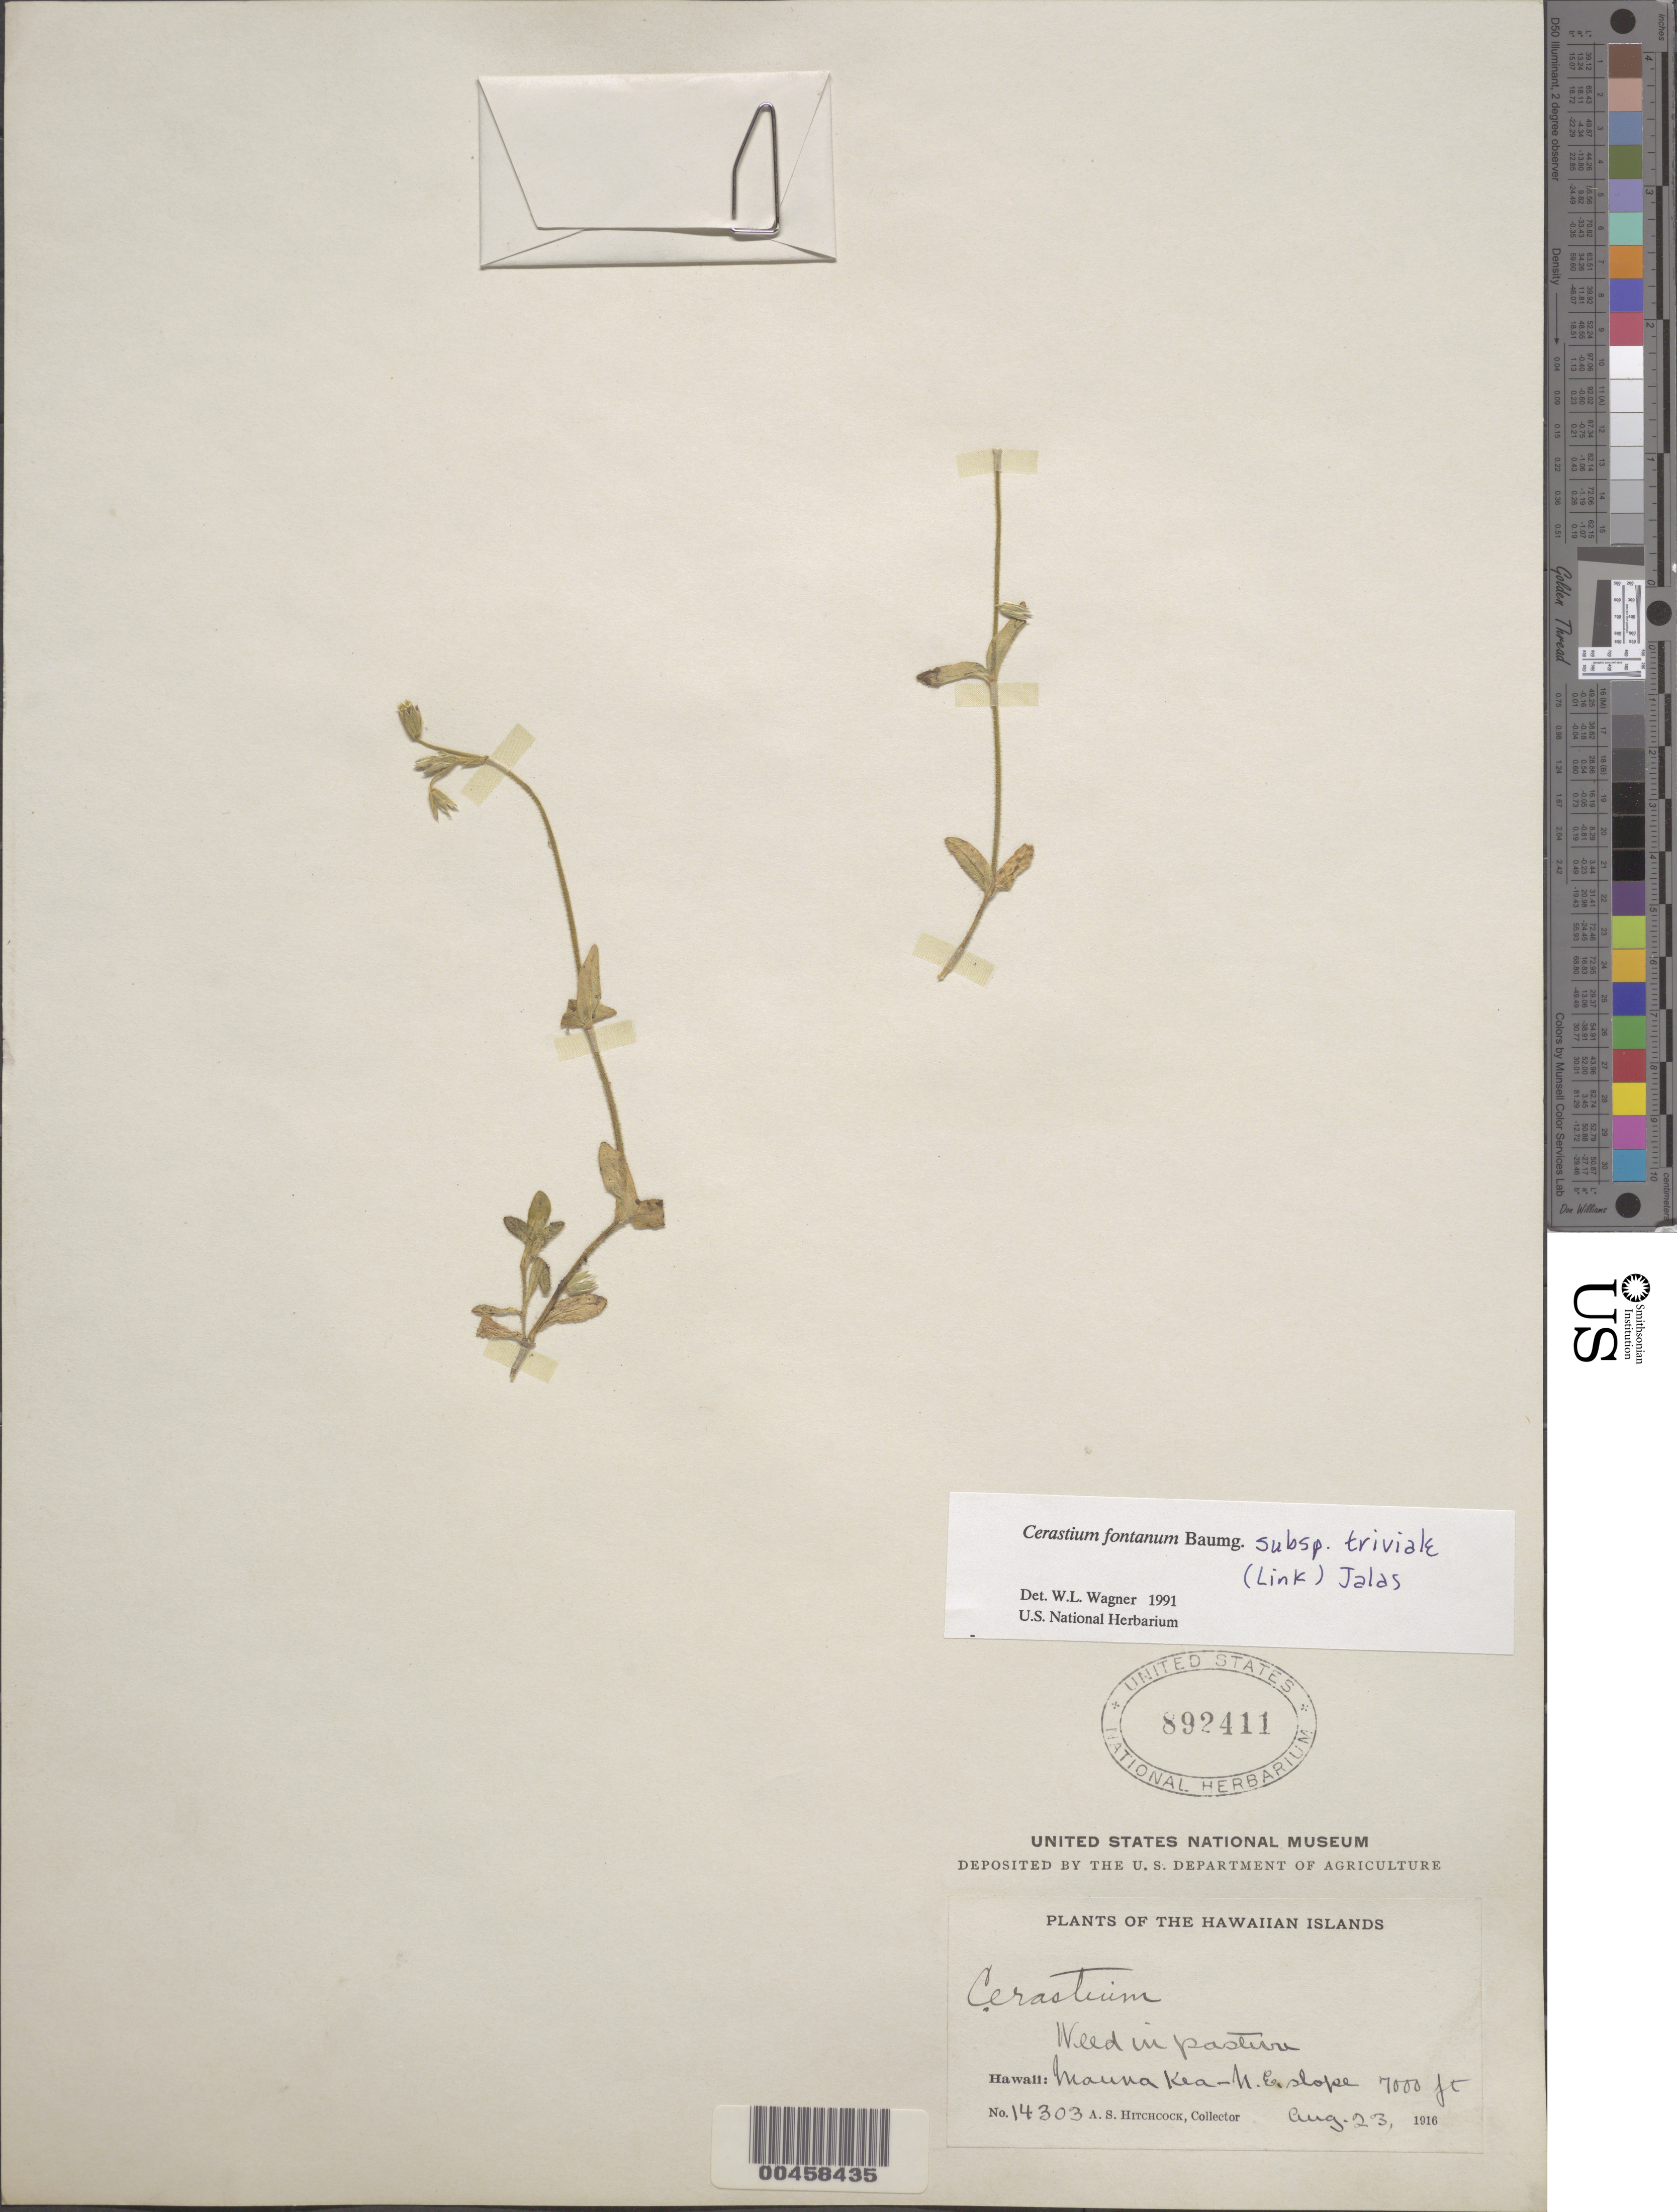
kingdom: Plantae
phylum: Tracheophyta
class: Magnoliopsida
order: Caryophyllales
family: Caryophyllaceae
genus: Cerastium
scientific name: Cerastium fontanum subsp. triviale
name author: (E.H.L. Krause) Jalas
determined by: Wagner, W. L., (BOT), Smithsonian Institution - National Museum of Natural History (UNITED STATES)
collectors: A. S. Hitchcock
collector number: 14303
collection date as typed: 23 Aug 1916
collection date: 1916-08-23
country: United States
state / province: Hawaii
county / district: Hawaii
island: Hawaii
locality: Mauna Kea - N.E. slope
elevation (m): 2134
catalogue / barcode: US 892411